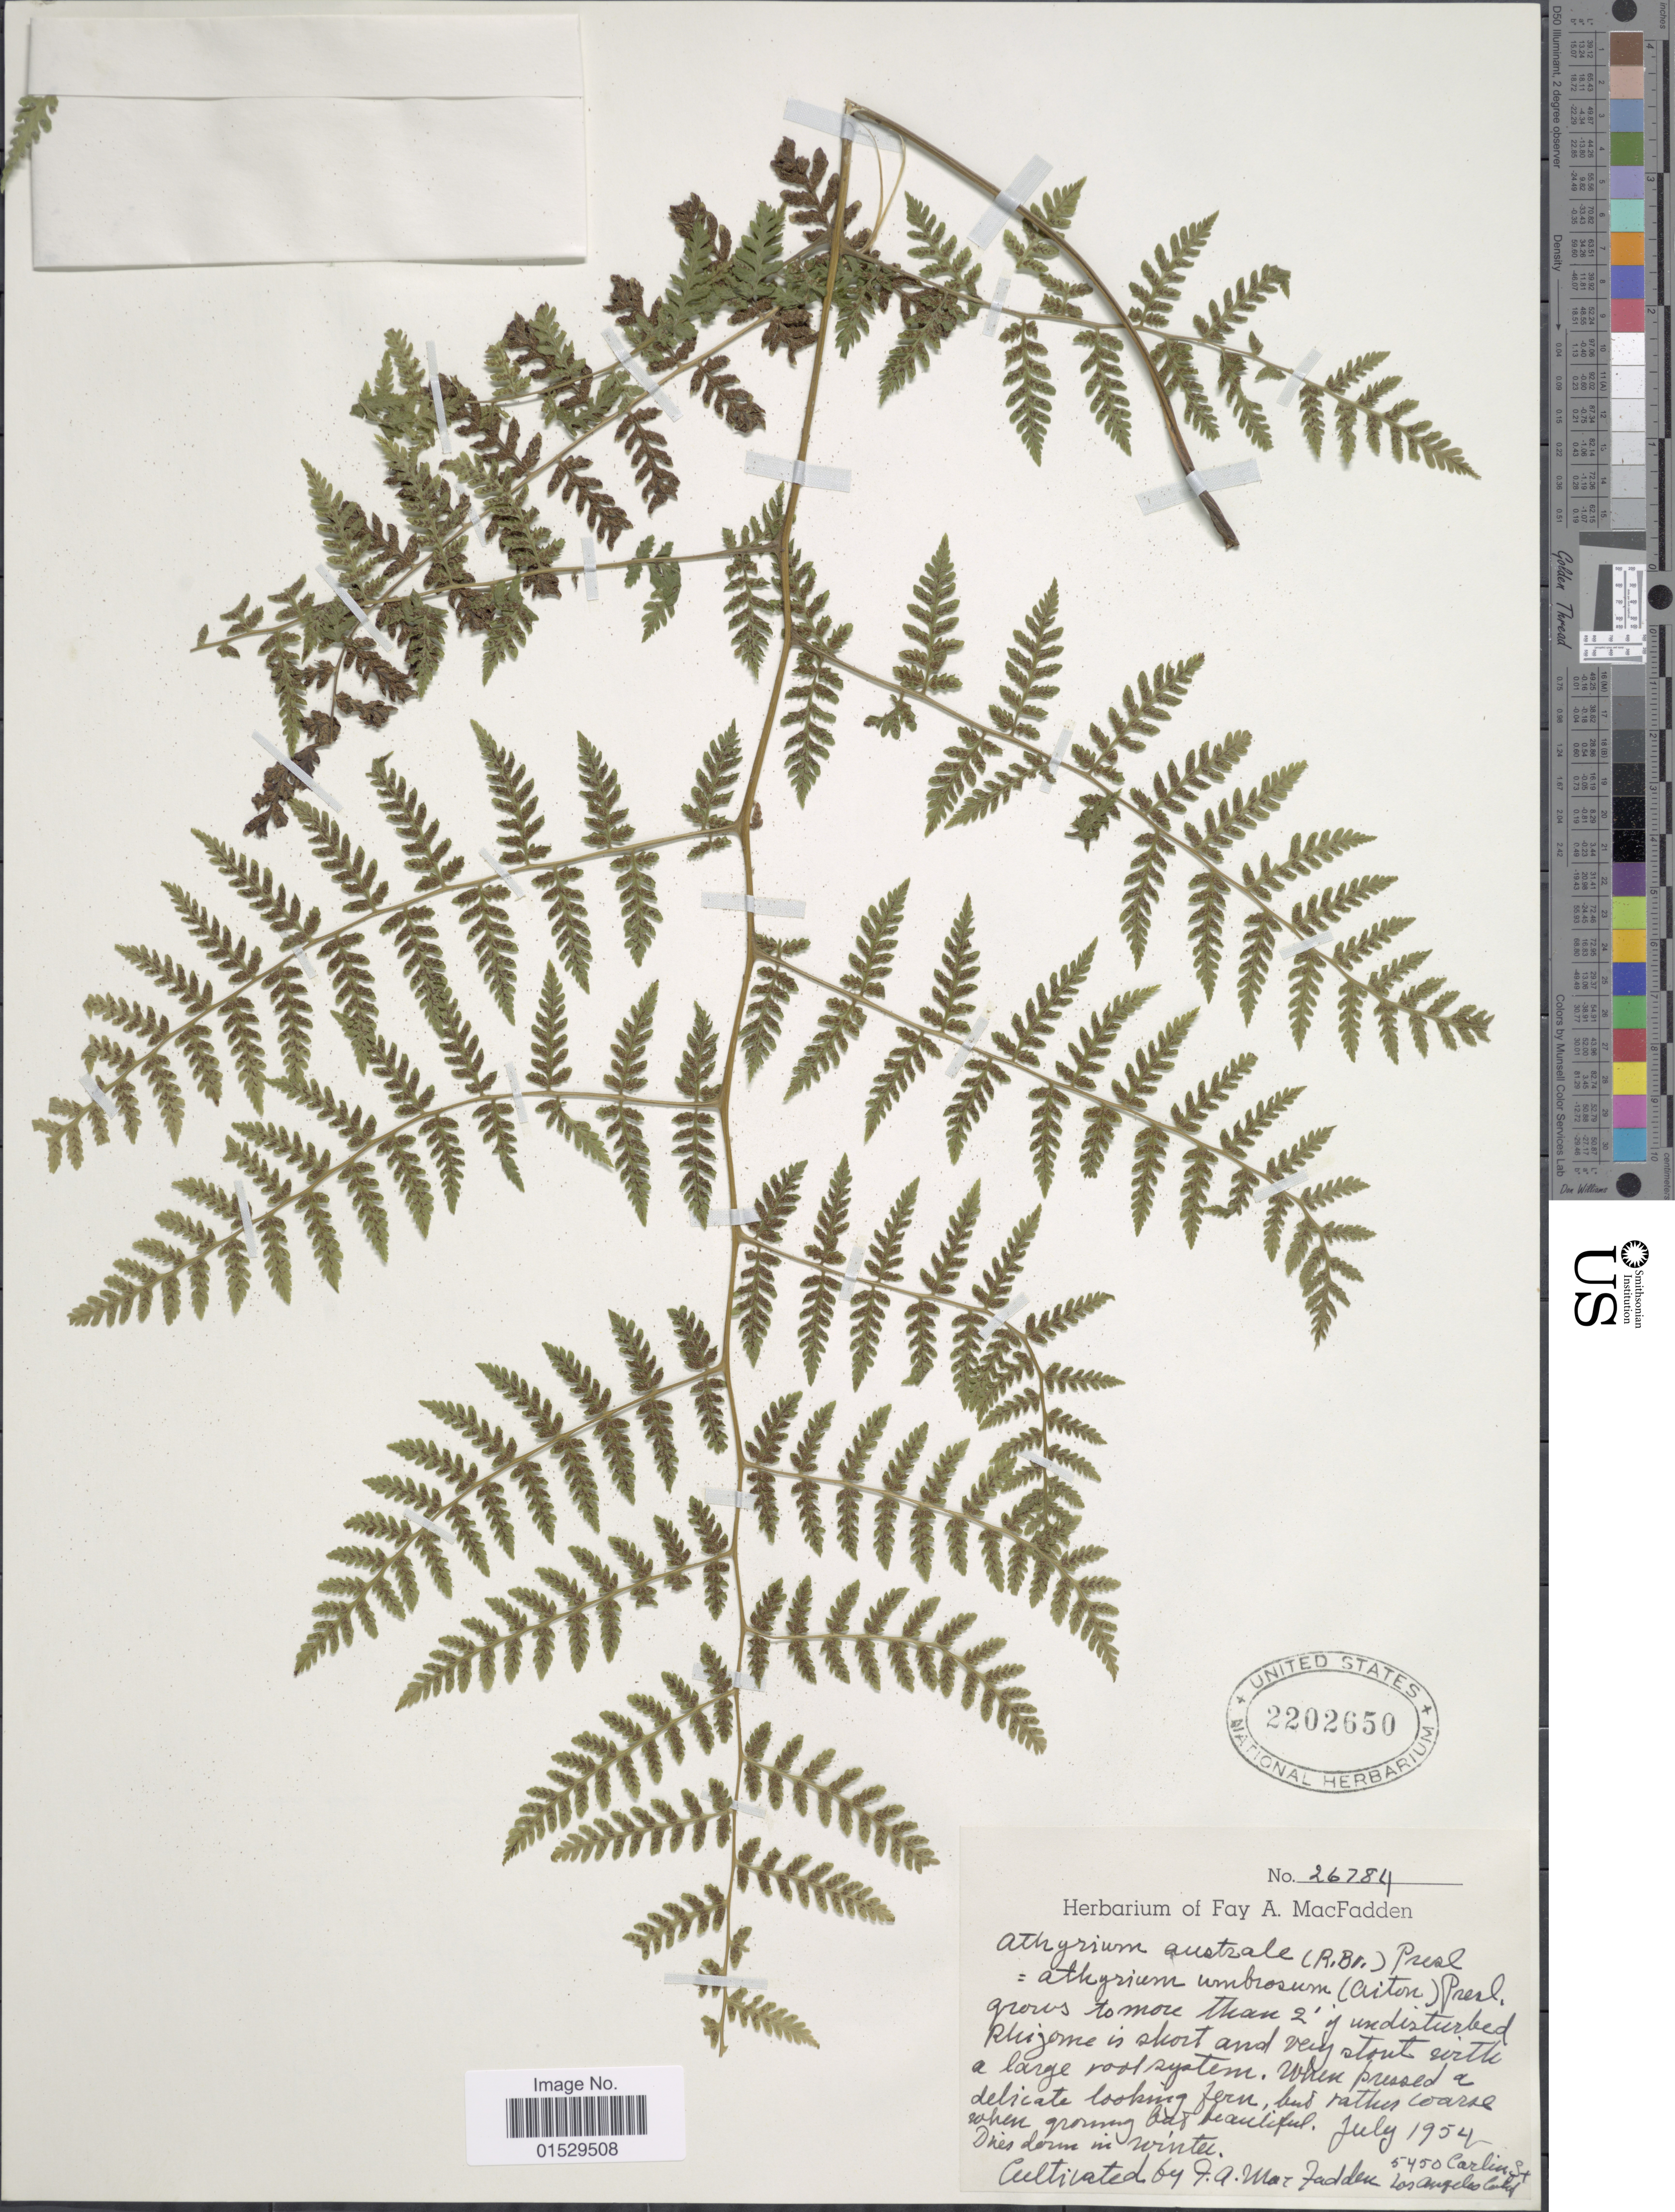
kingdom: Plantae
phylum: Tracheophyta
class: Polypodiopsida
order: Polypodiales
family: Athyriaceae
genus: Athyrium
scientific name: Athyrium australe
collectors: F. MacFadden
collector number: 5450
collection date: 1954-07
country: United States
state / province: California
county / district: Los Angeles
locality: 5450 Carlin St., Los Angeles, Calif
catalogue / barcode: US 2202650